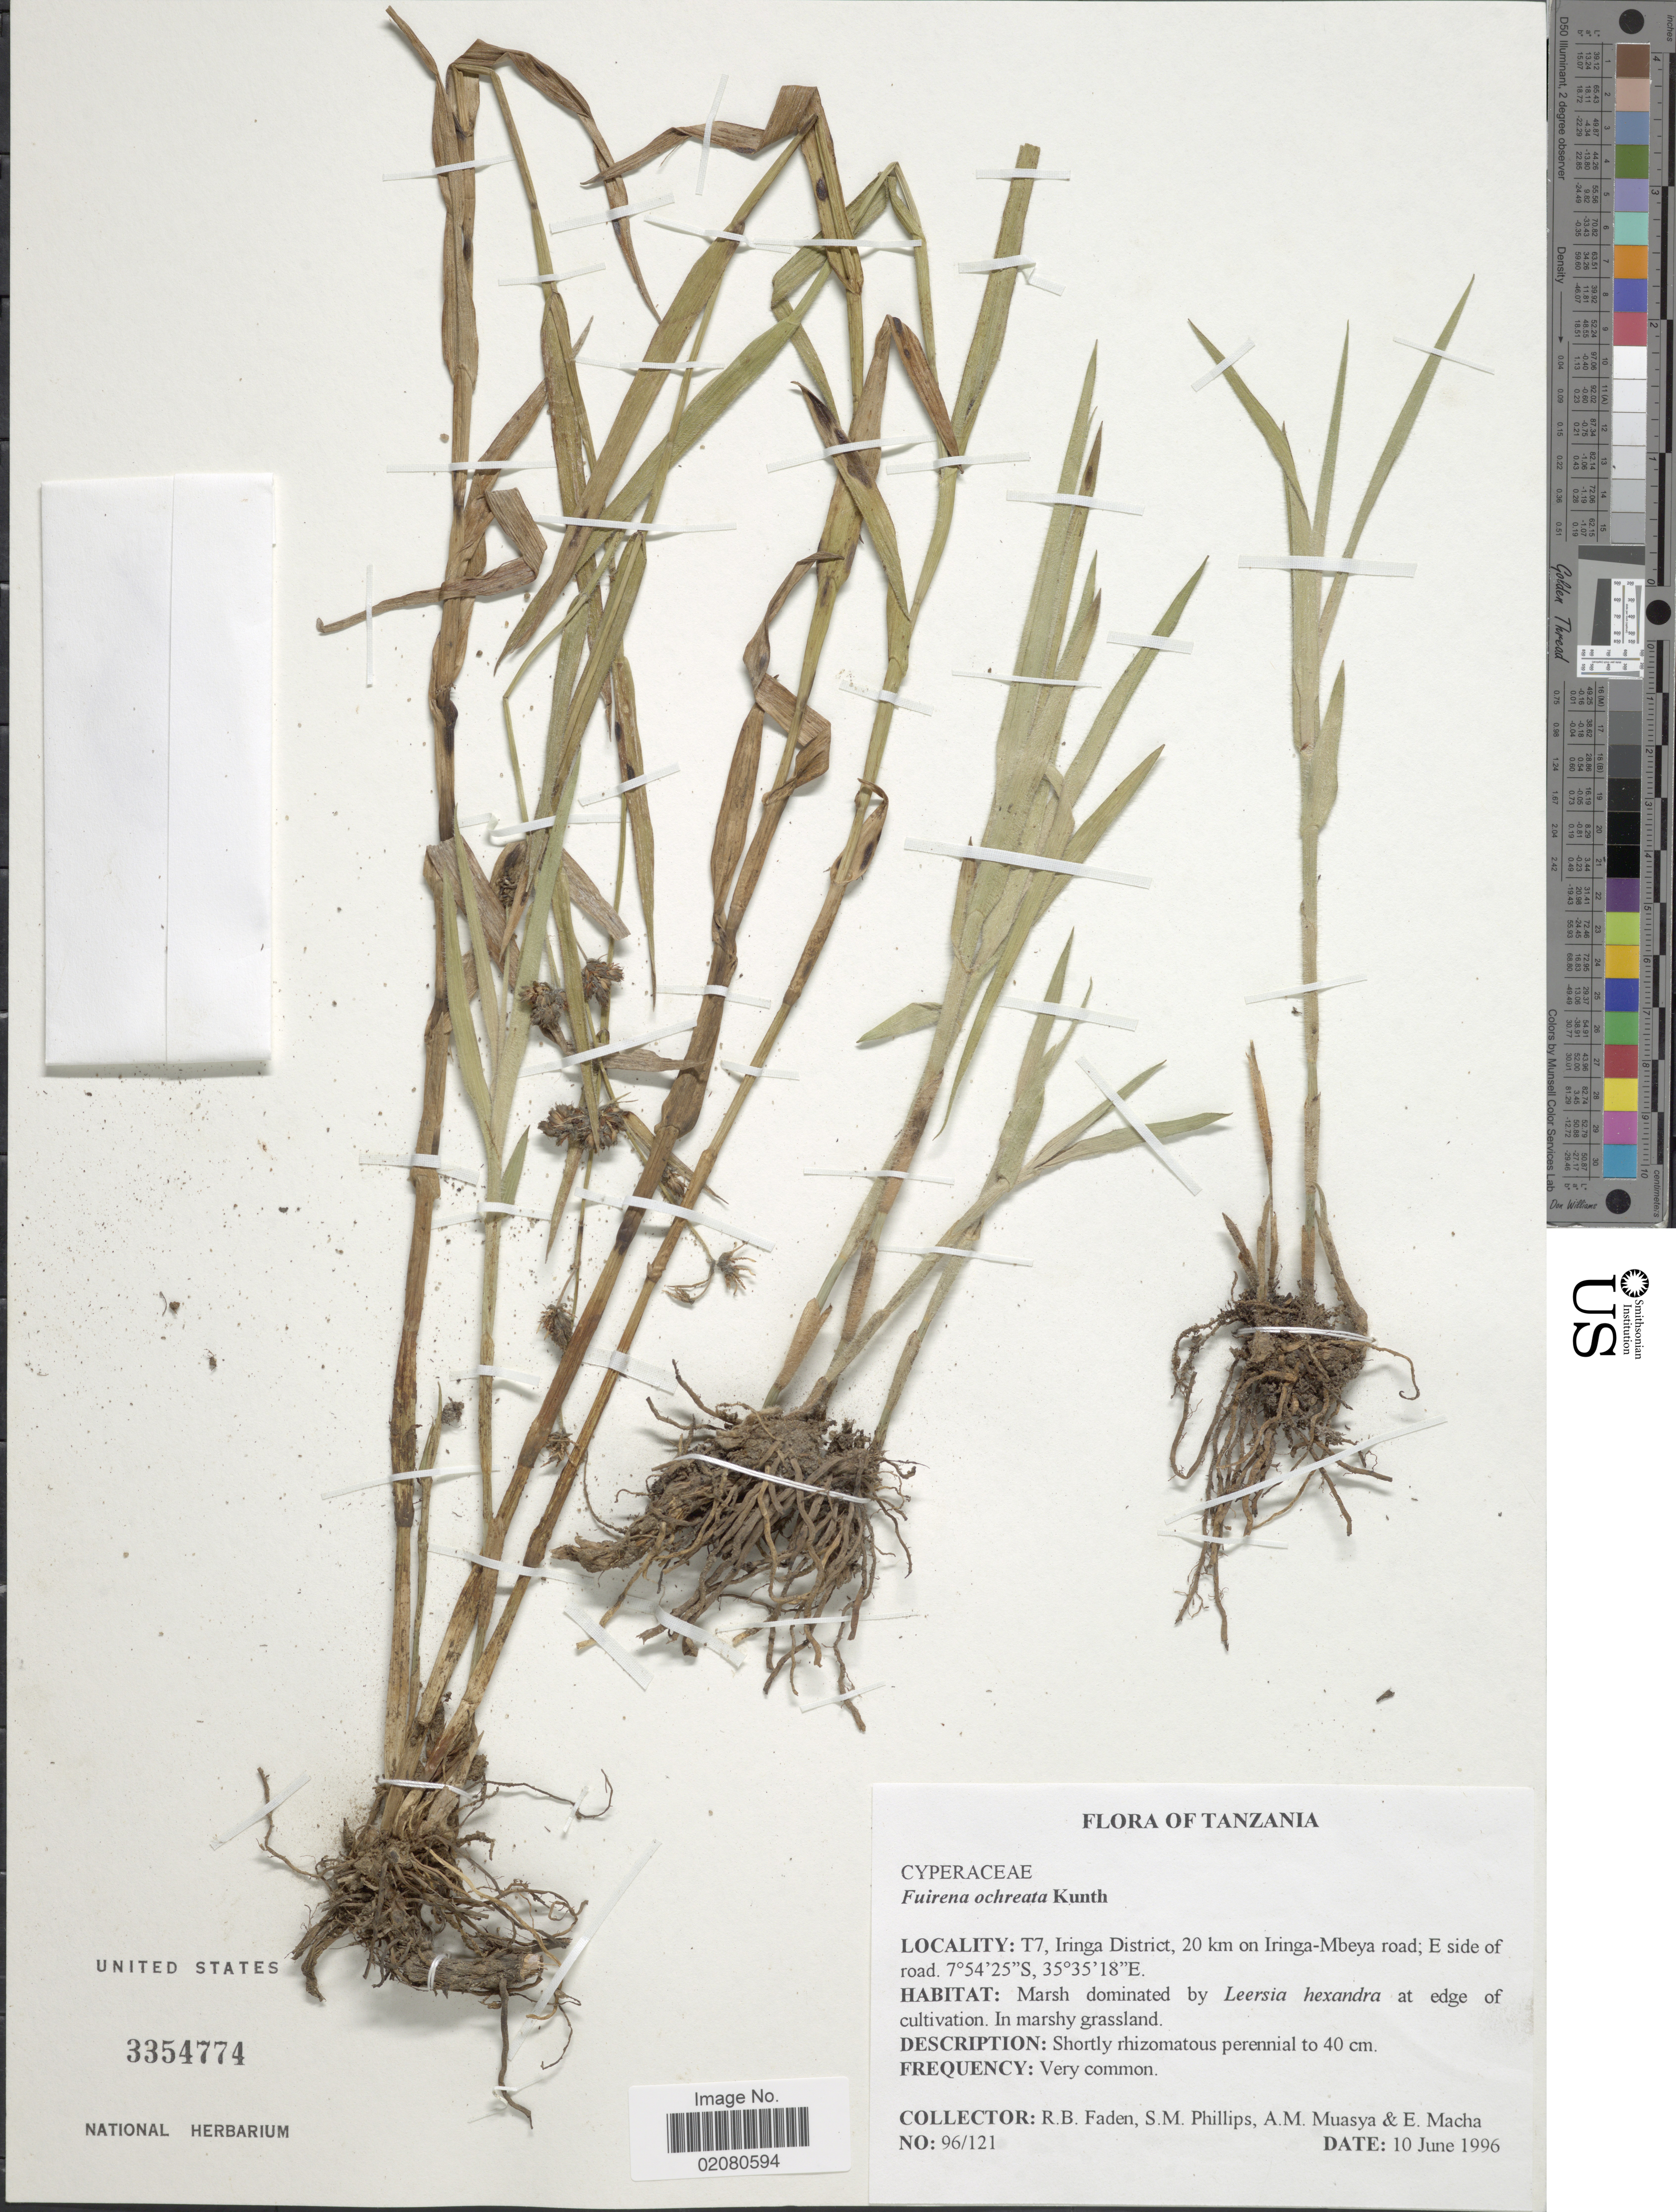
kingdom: Plantae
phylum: Tracheophyta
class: Liliopsida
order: Poales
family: Cyperaceae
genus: Fuirena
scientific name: Fuirena ochreata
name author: Nees ex Kunth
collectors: R. B. Faden, S. M. Phillips, A. Muasya & E. Macha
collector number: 96/121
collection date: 1996-06-10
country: Tanzania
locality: Tanzania. T7, Iringa District, 20 km on Iringa -Mbeya road; E side of road.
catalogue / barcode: US 3354774